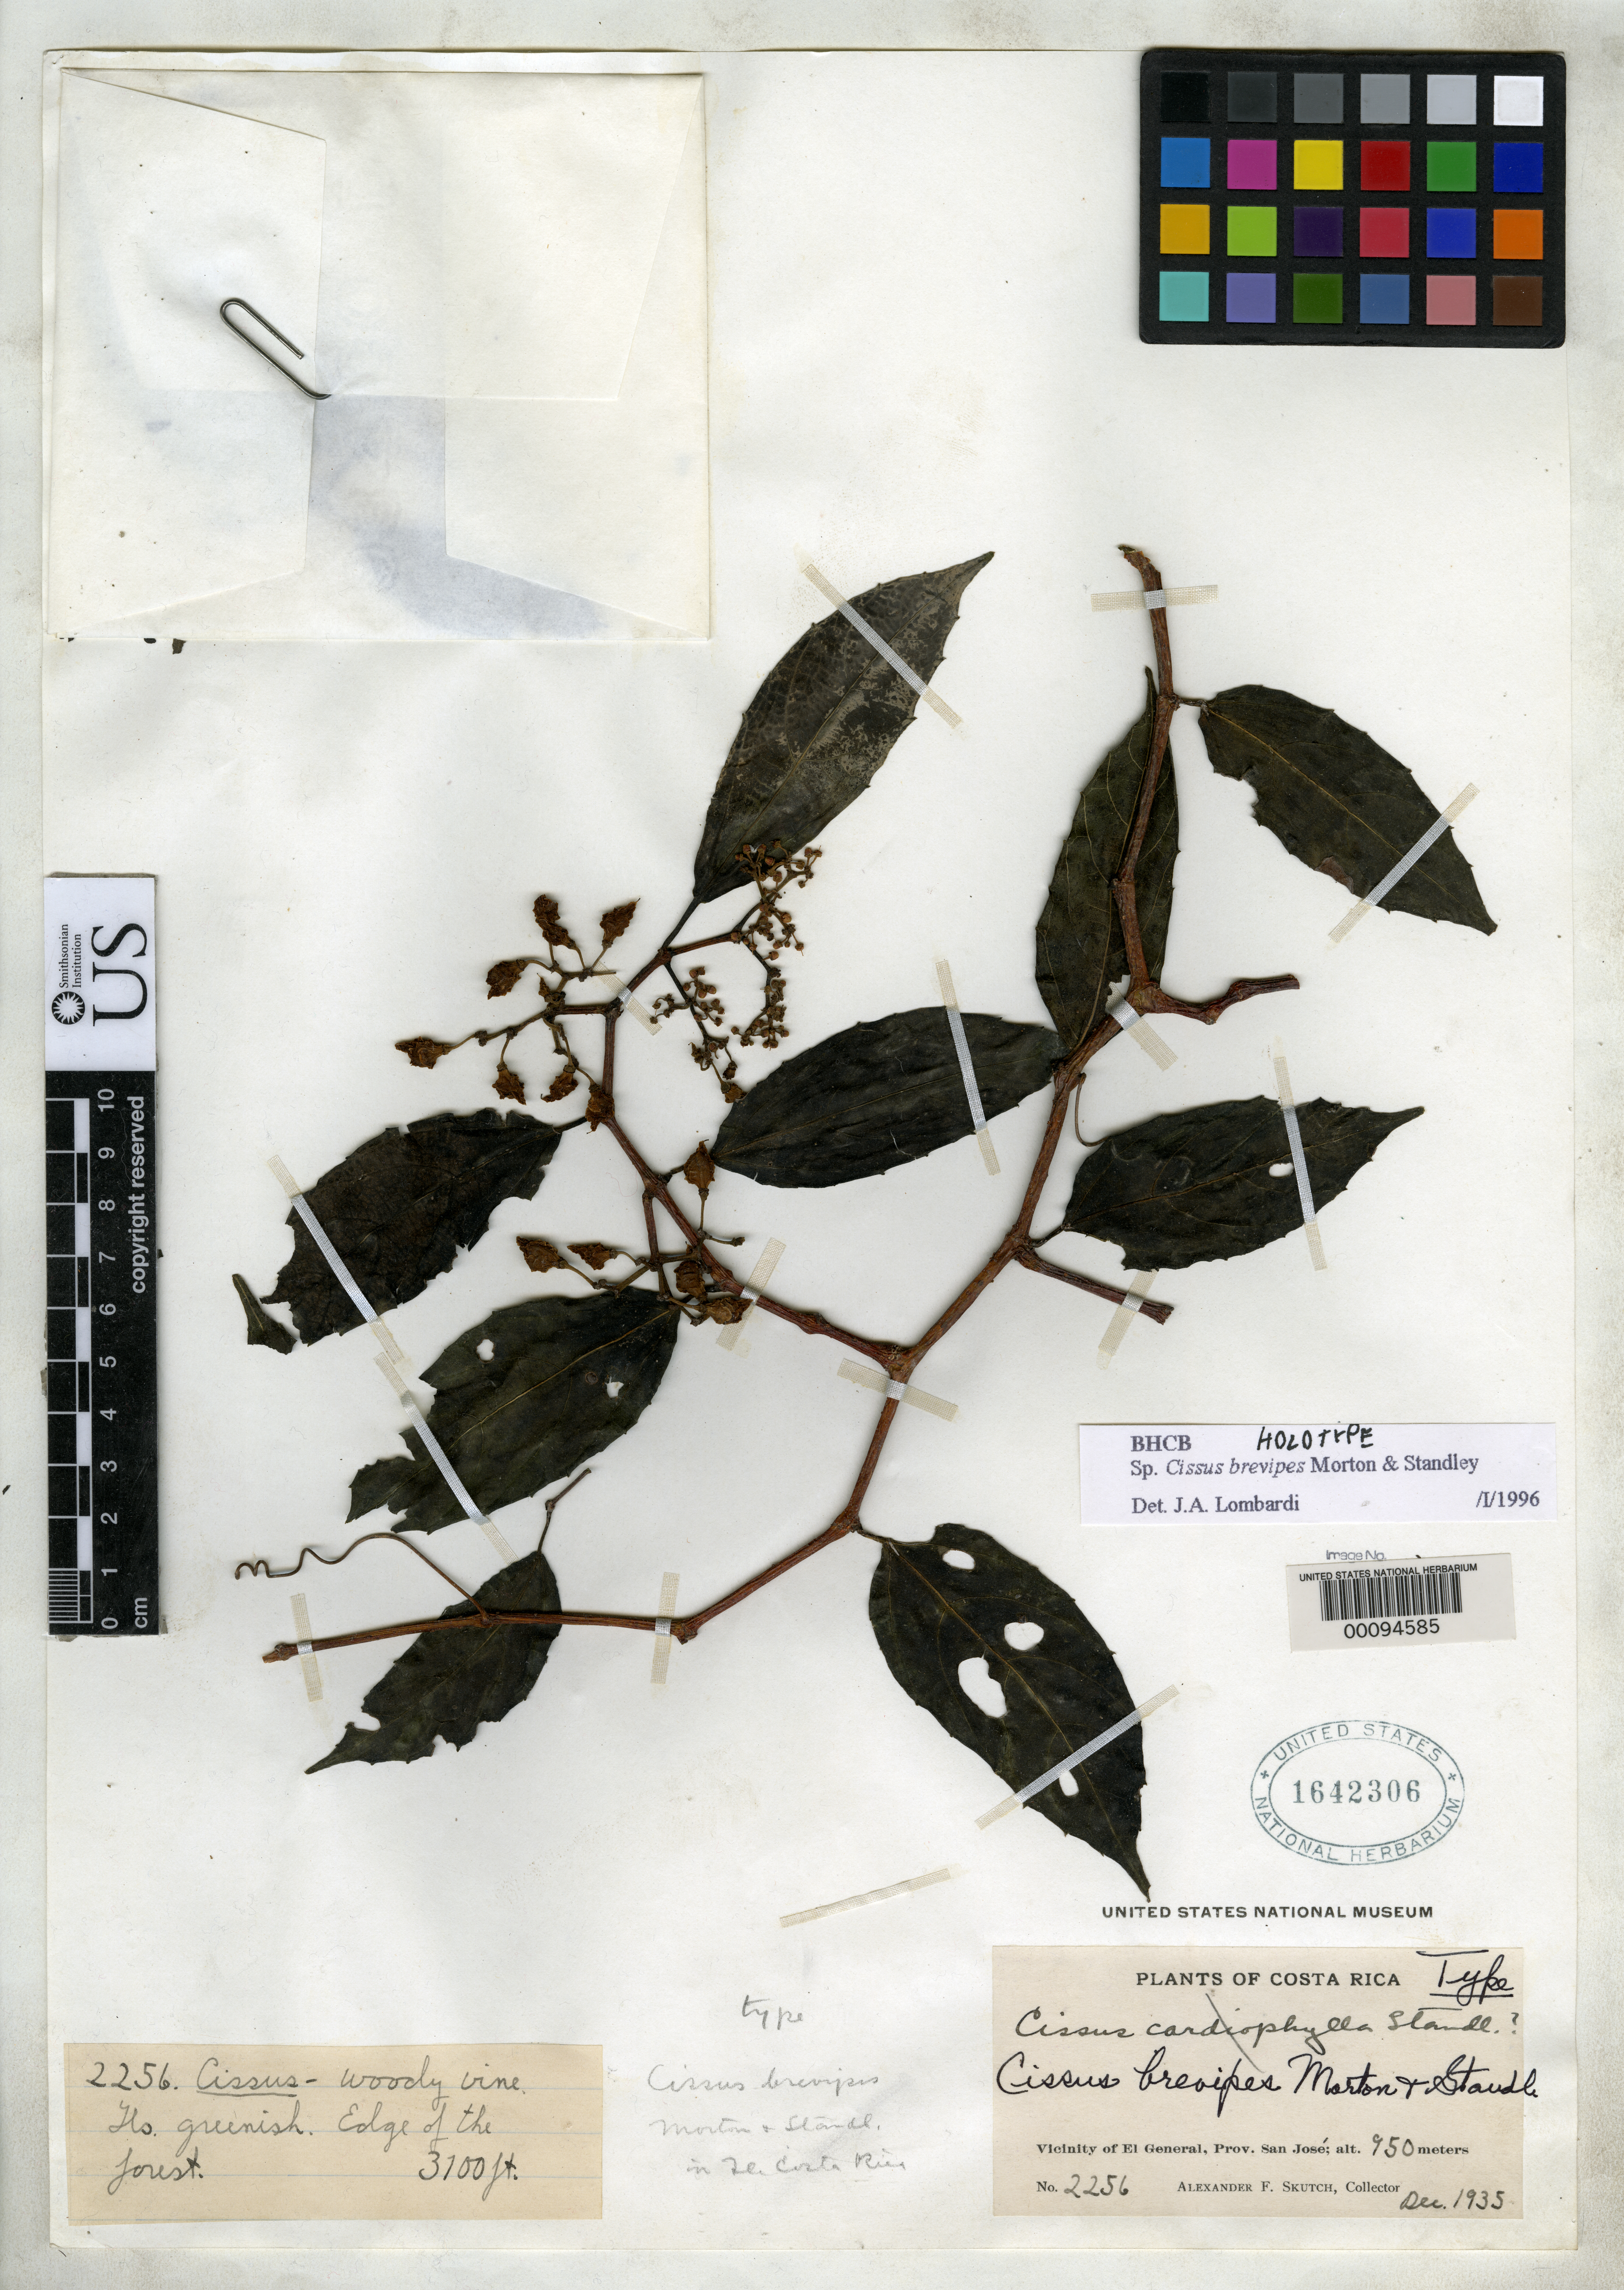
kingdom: Plantae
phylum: Tracheophyta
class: Magnoliopsida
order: Vitales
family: Vitaceae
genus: Cissus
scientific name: Cissus brevipes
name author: C.V. Morton & Standl.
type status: Holotype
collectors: A. F. Skutch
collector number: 2256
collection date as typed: Dec 1935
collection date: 1935-12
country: Costa Rica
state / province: San José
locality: Vicinity of El General.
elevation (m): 950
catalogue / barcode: US 1642306